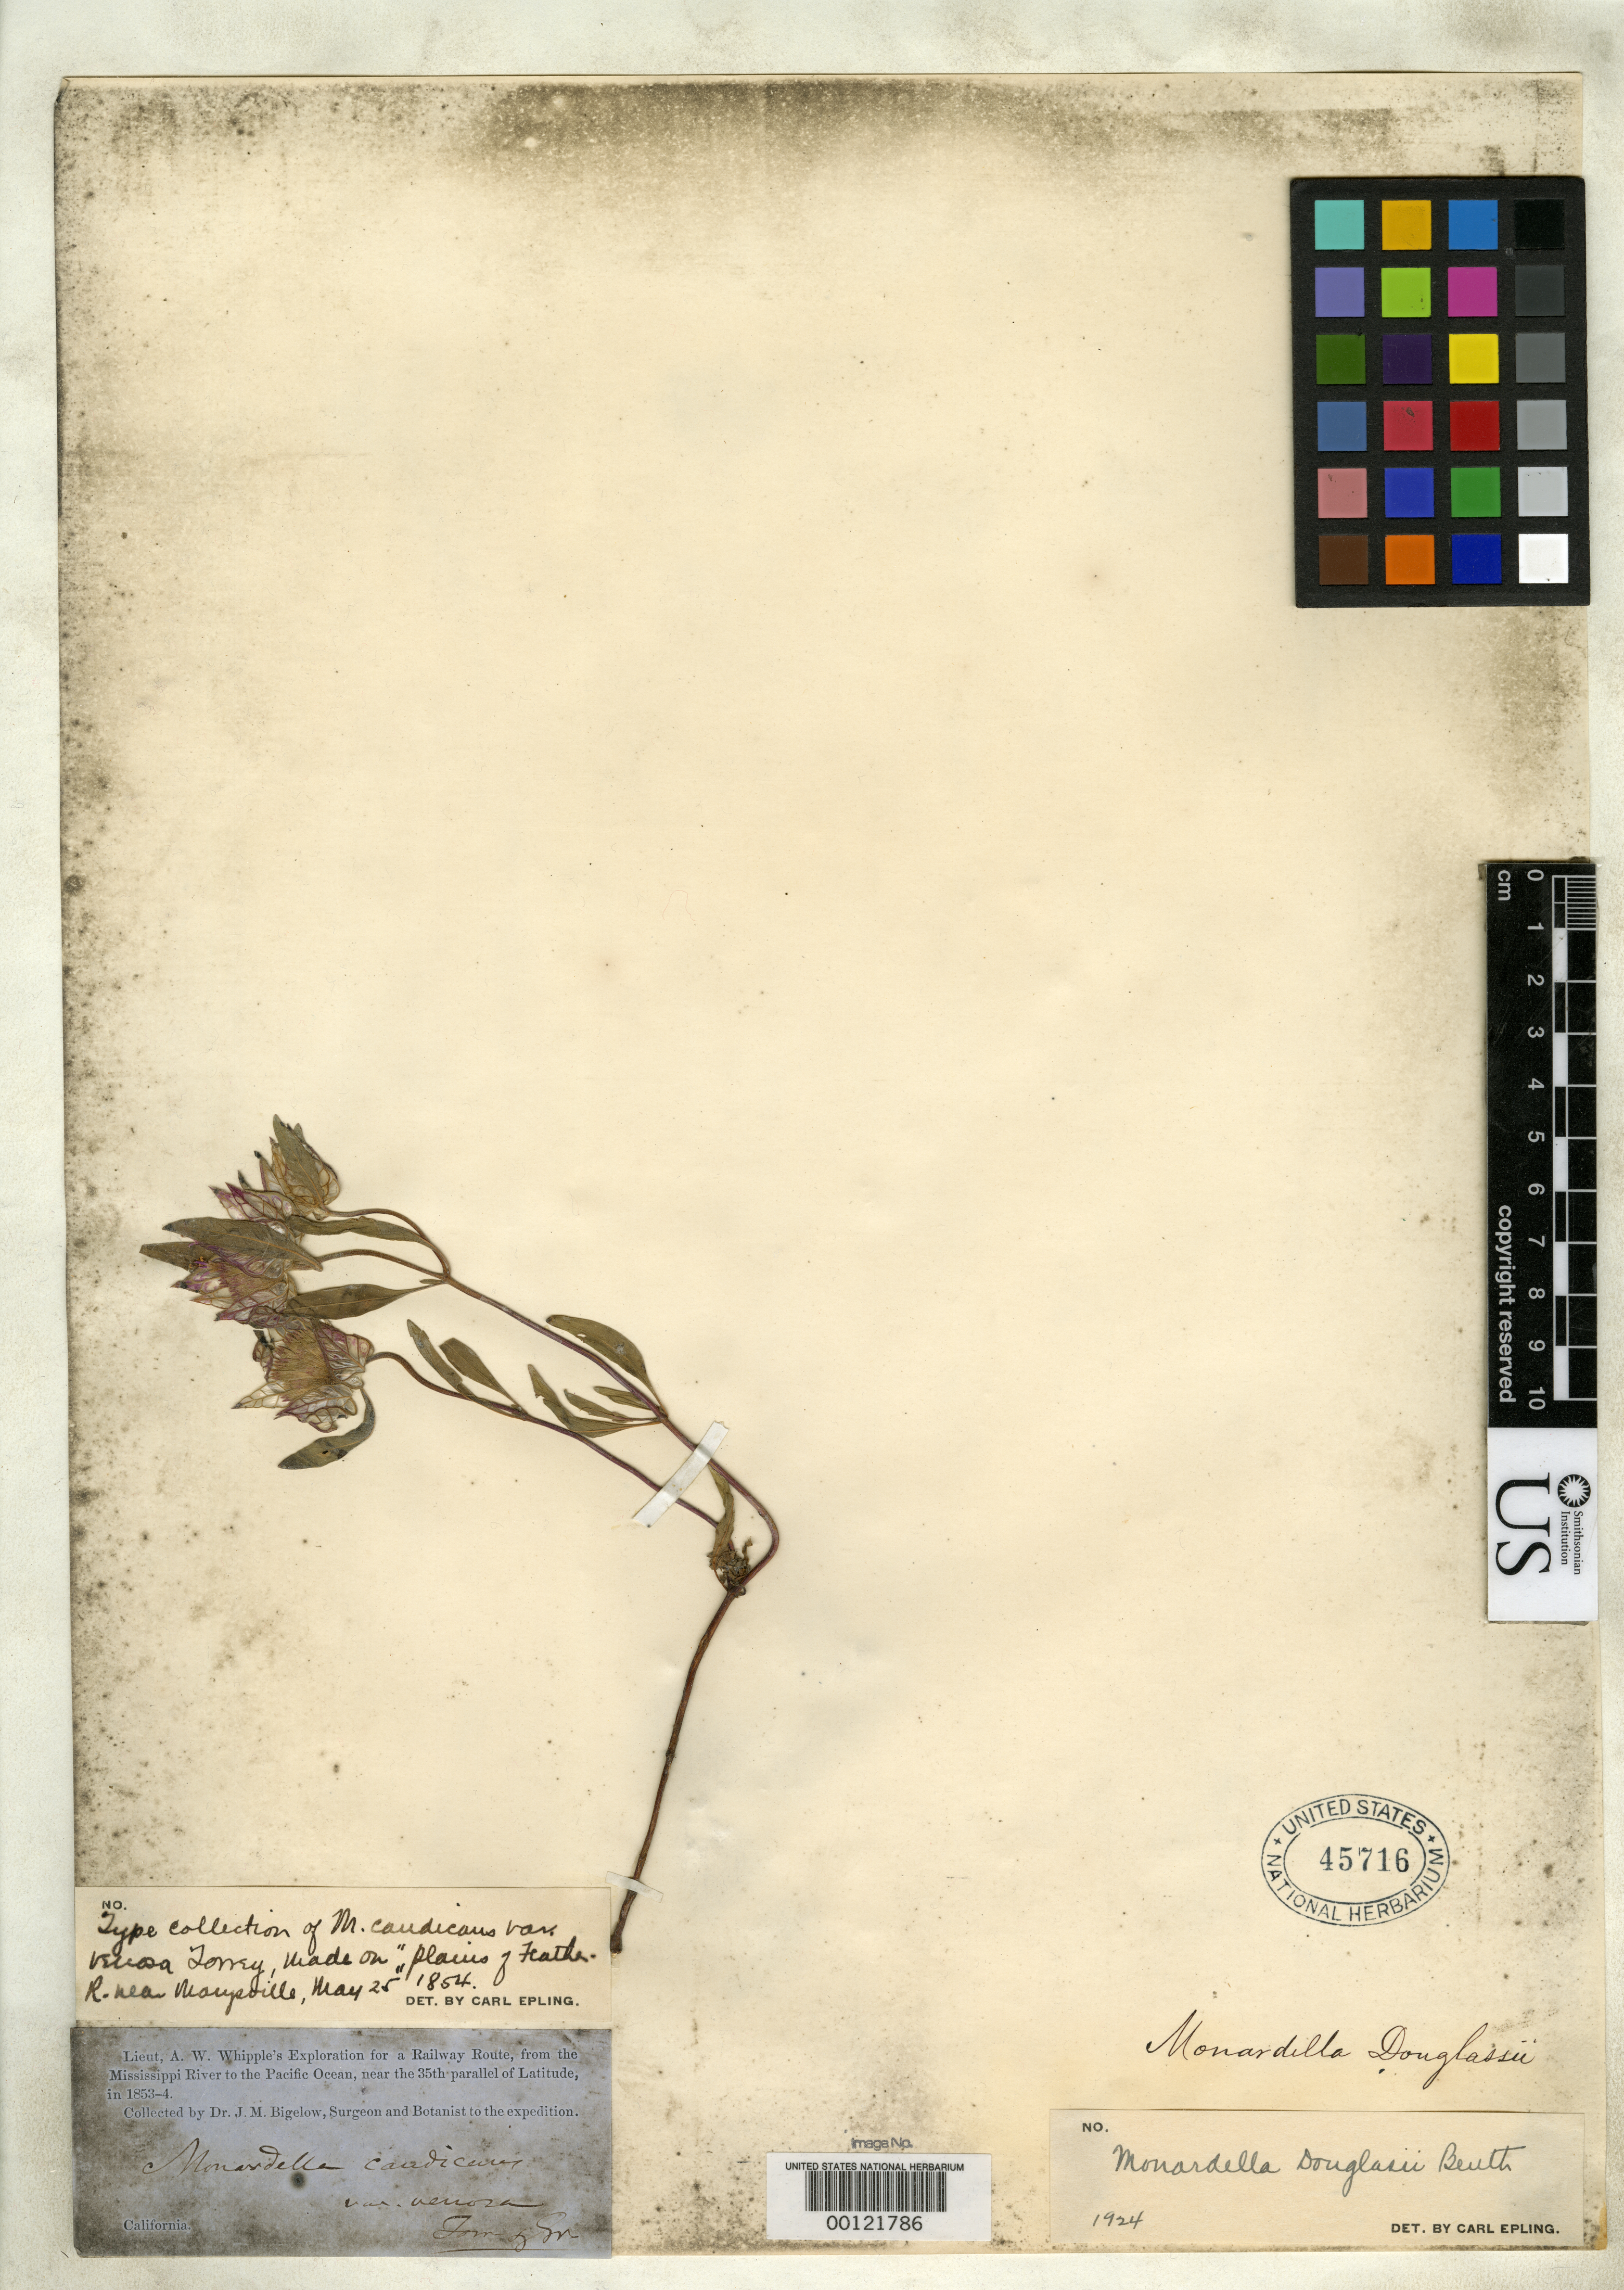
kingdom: Plantae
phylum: Tracheophyta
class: Magnoliopsida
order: Lamiales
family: Lamiaceae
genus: Monardella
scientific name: Monardella candicans var. venosa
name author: Torr.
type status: Isotype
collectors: J. M. Bigelow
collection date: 1853/1854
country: United States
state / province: California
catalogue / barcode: US 45716